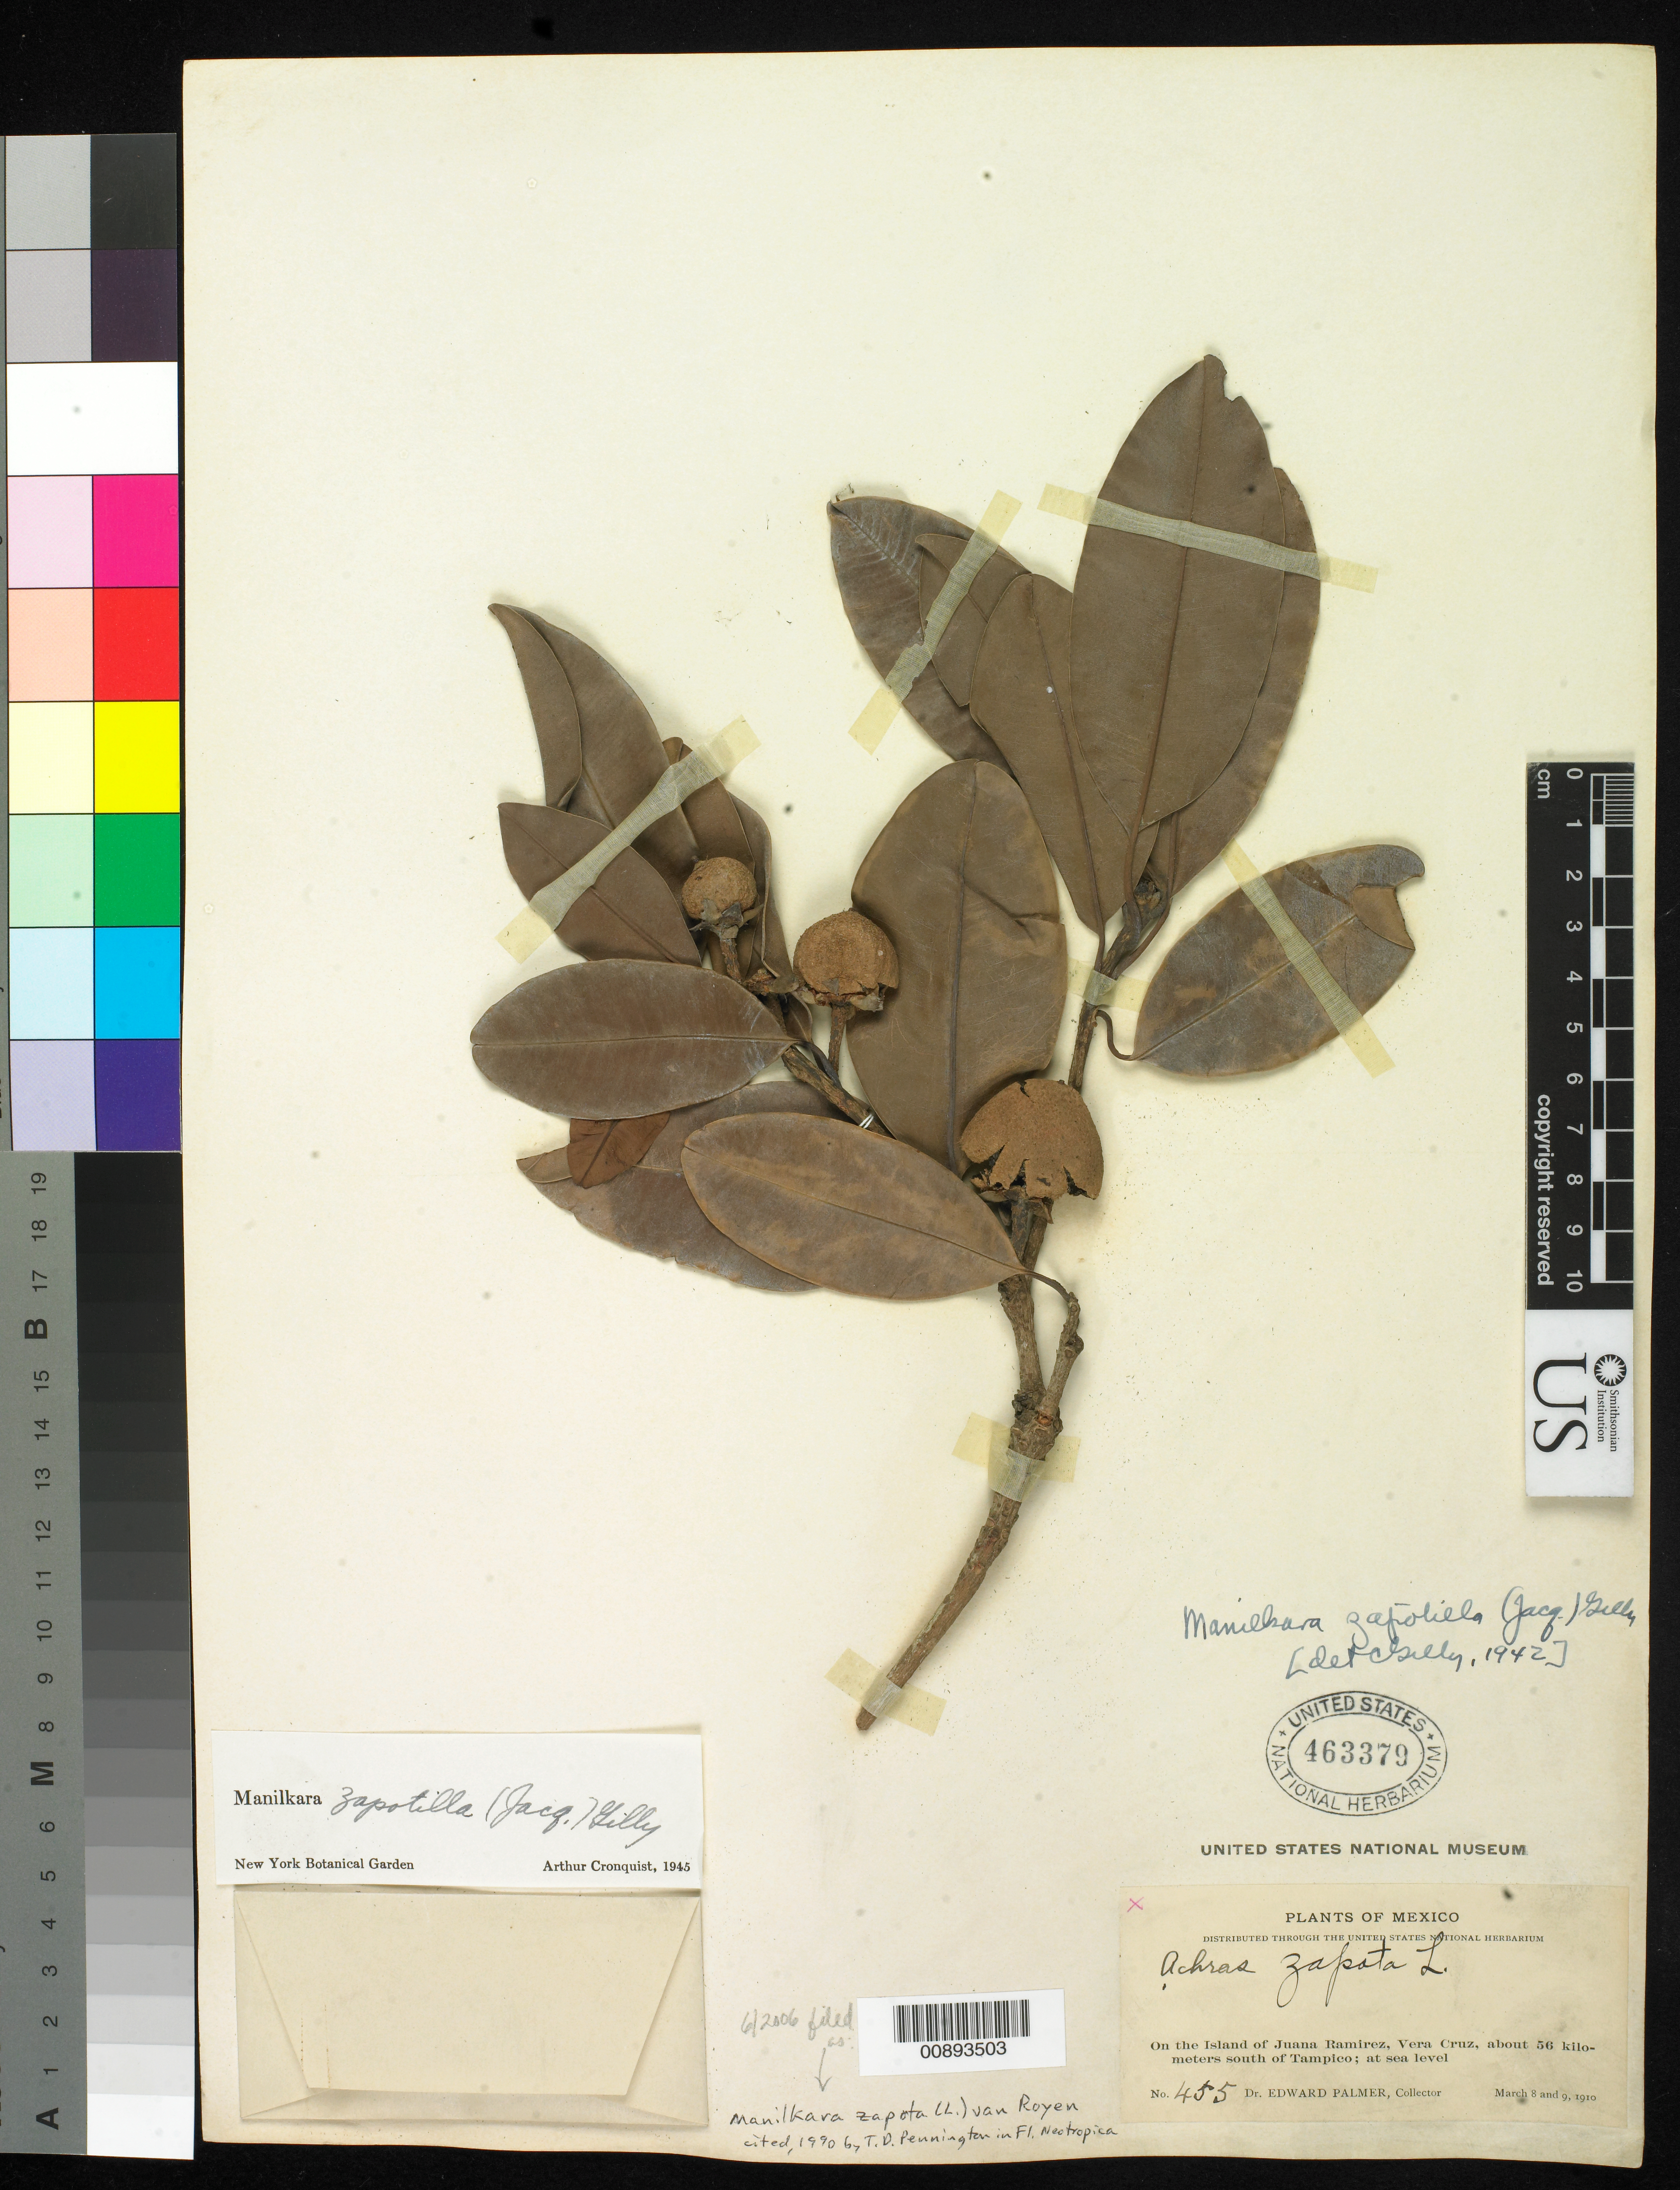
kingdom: Plantae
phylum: Tracheophyta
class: Magnoliopsida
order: Ericales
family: Sapotaceae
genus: Manilkara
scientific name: Manilkara zapota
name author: (L.) P. Royen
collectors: E. Palmer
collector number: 455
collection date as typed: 08 Mar 1910 to 09 Mar 1910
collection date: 1910-03-08/1910-03-09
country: Mexico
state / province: Veracruz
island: Juana Ramírez I.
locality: On the Island of Juana Ramírez, Veracruz, about 56 kilometers south of Tampico.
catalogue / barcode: US 463379